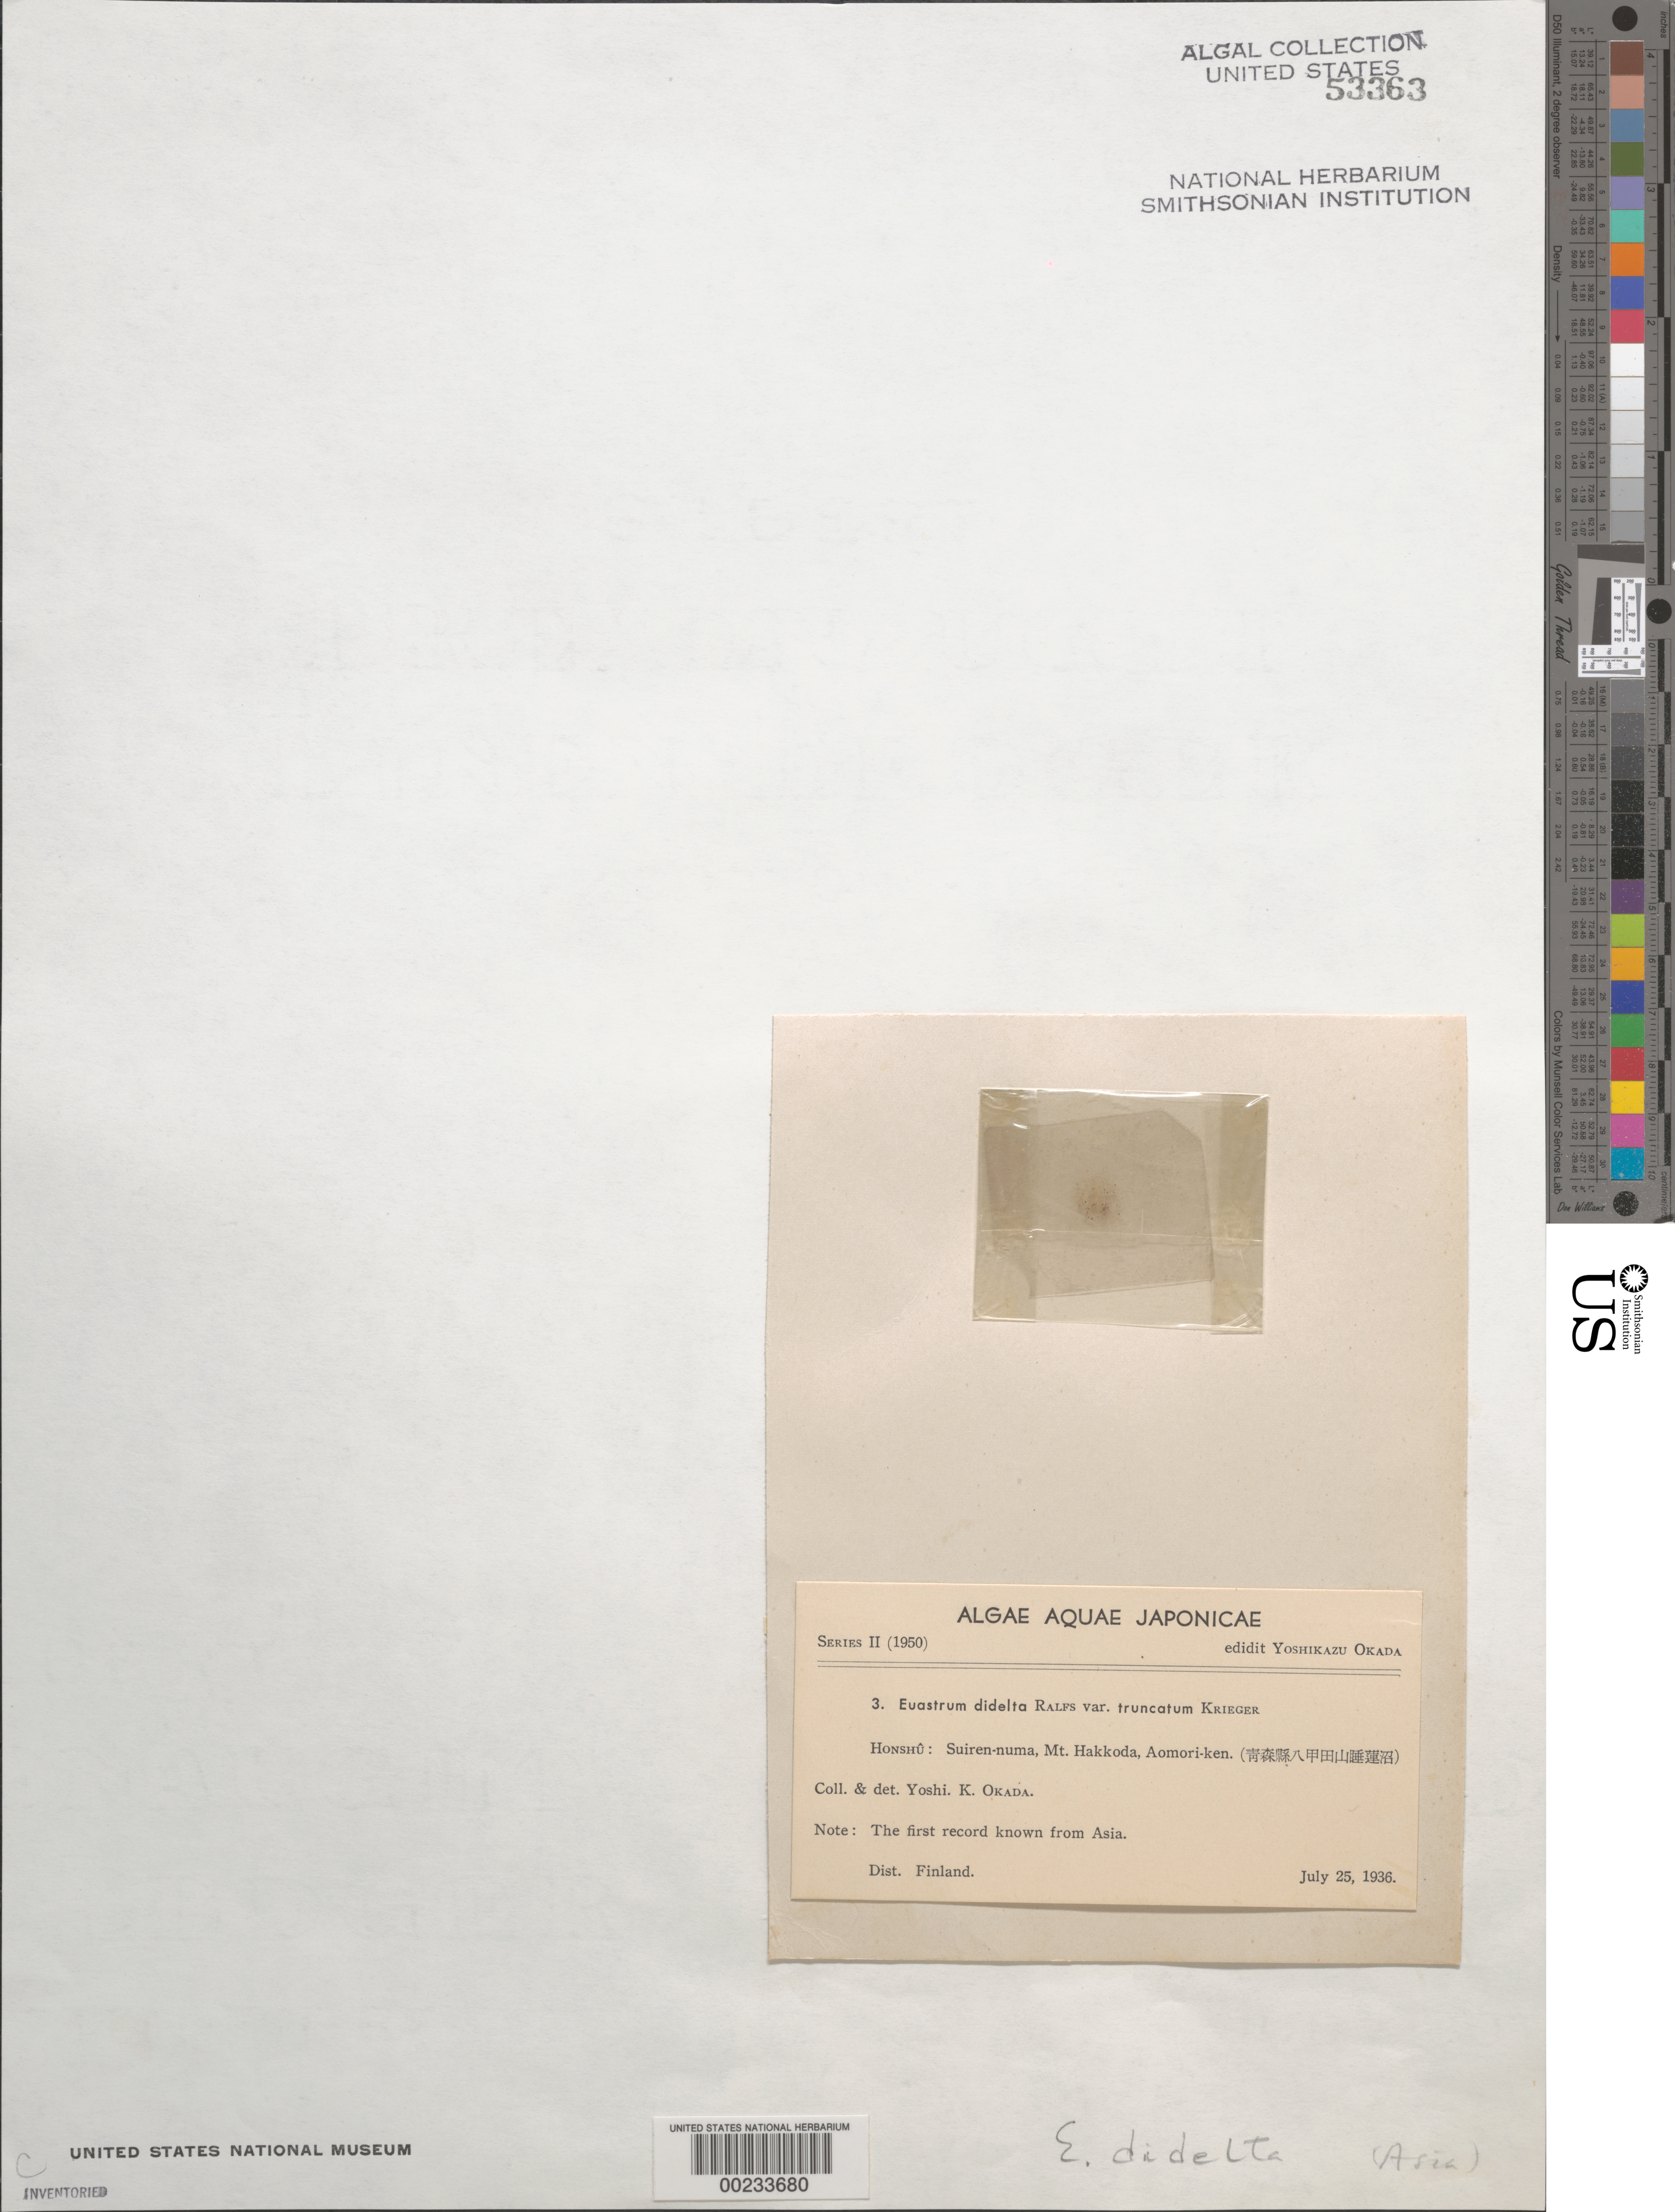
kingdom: Plantae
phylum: Charophyta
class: Zygnematophyceae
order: Zygnematales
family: Desmidiaceae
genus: Euastrum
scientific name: Euastrum didelta var. truncatum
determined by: Okada, Y. K.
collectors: Y. Okada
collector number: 3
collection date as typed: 25 Jul 1936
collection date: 1936-07-25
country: Japan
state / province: Aomori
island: Honshu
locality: Suiren-numa, Mount Hakkoda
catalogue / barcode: US 53363